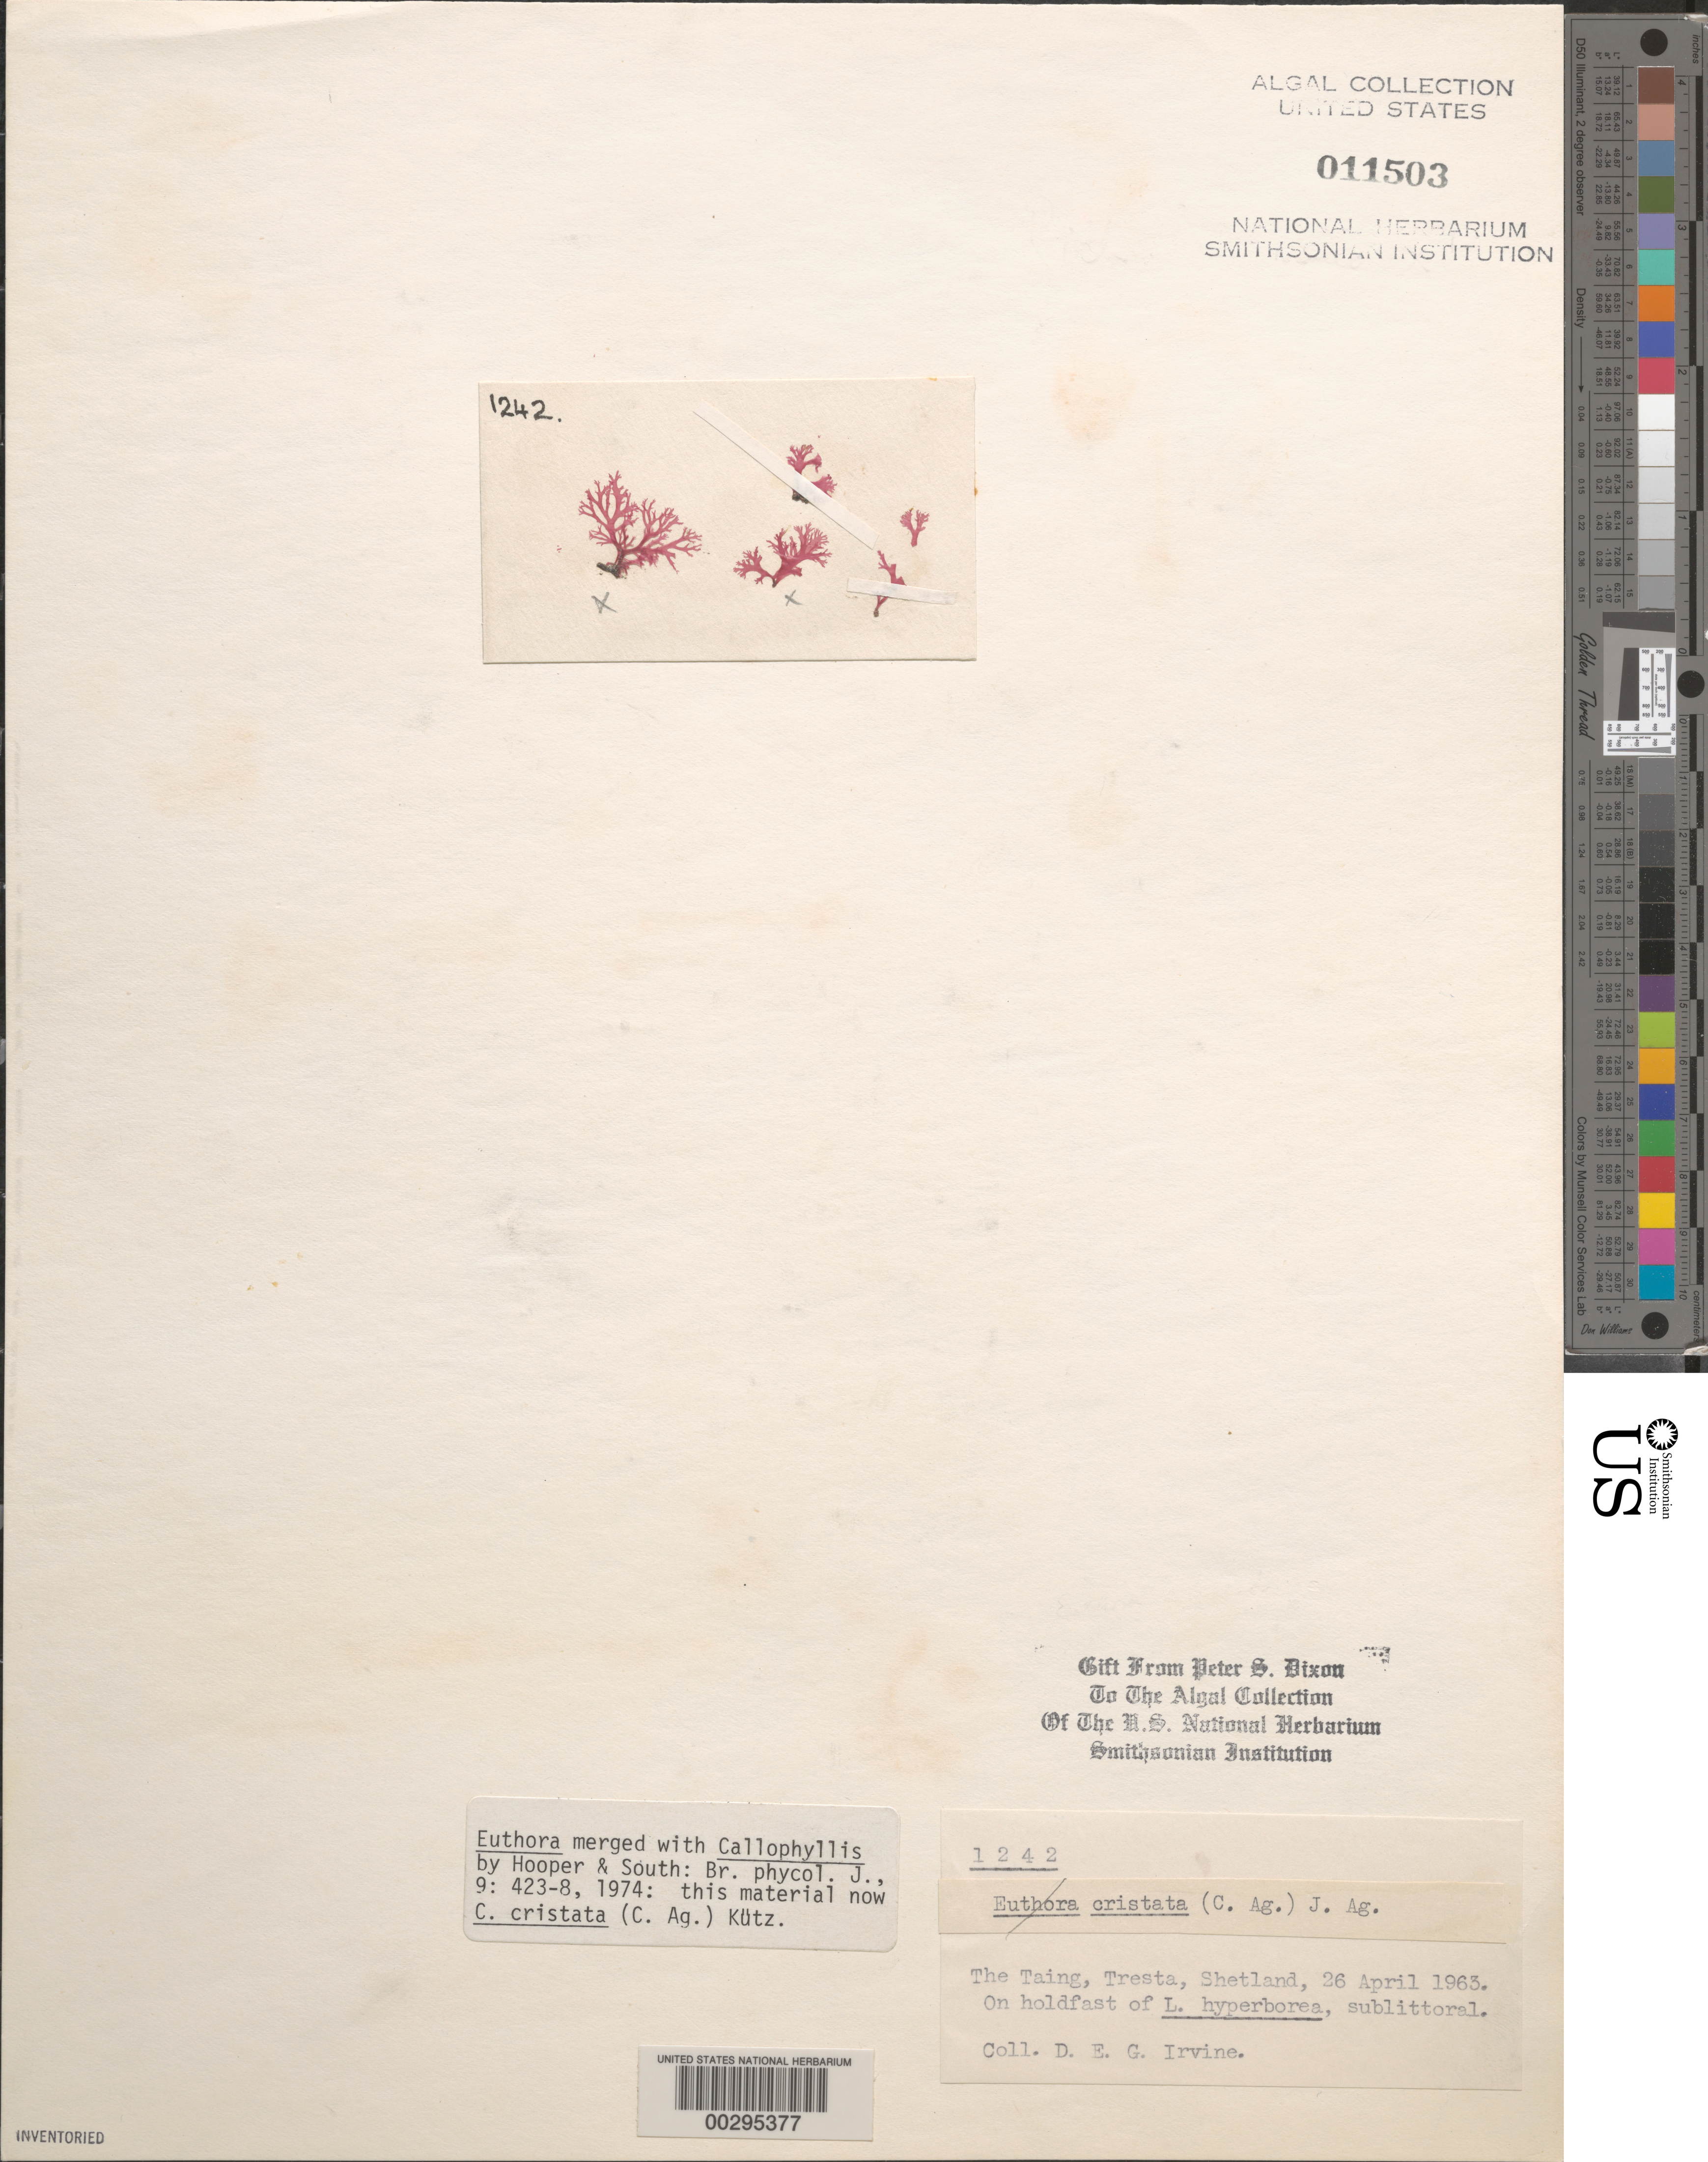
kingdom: Plantae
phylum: Rhodophyta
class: Florideophyceae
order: Gigartinales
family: Kallymeniaceae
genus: Euthora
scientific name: Euthora cristata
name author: (C. Agardh) J. Agardh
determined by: Algae name updating Project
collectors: D. Irvine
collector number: PSD 1242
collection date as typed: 26 Apr 1963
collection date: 1963-04-26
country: United Kingdom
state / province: Scotland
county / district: Shetland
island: Mainland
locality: The Taing, Tresta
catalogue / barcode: US 11503